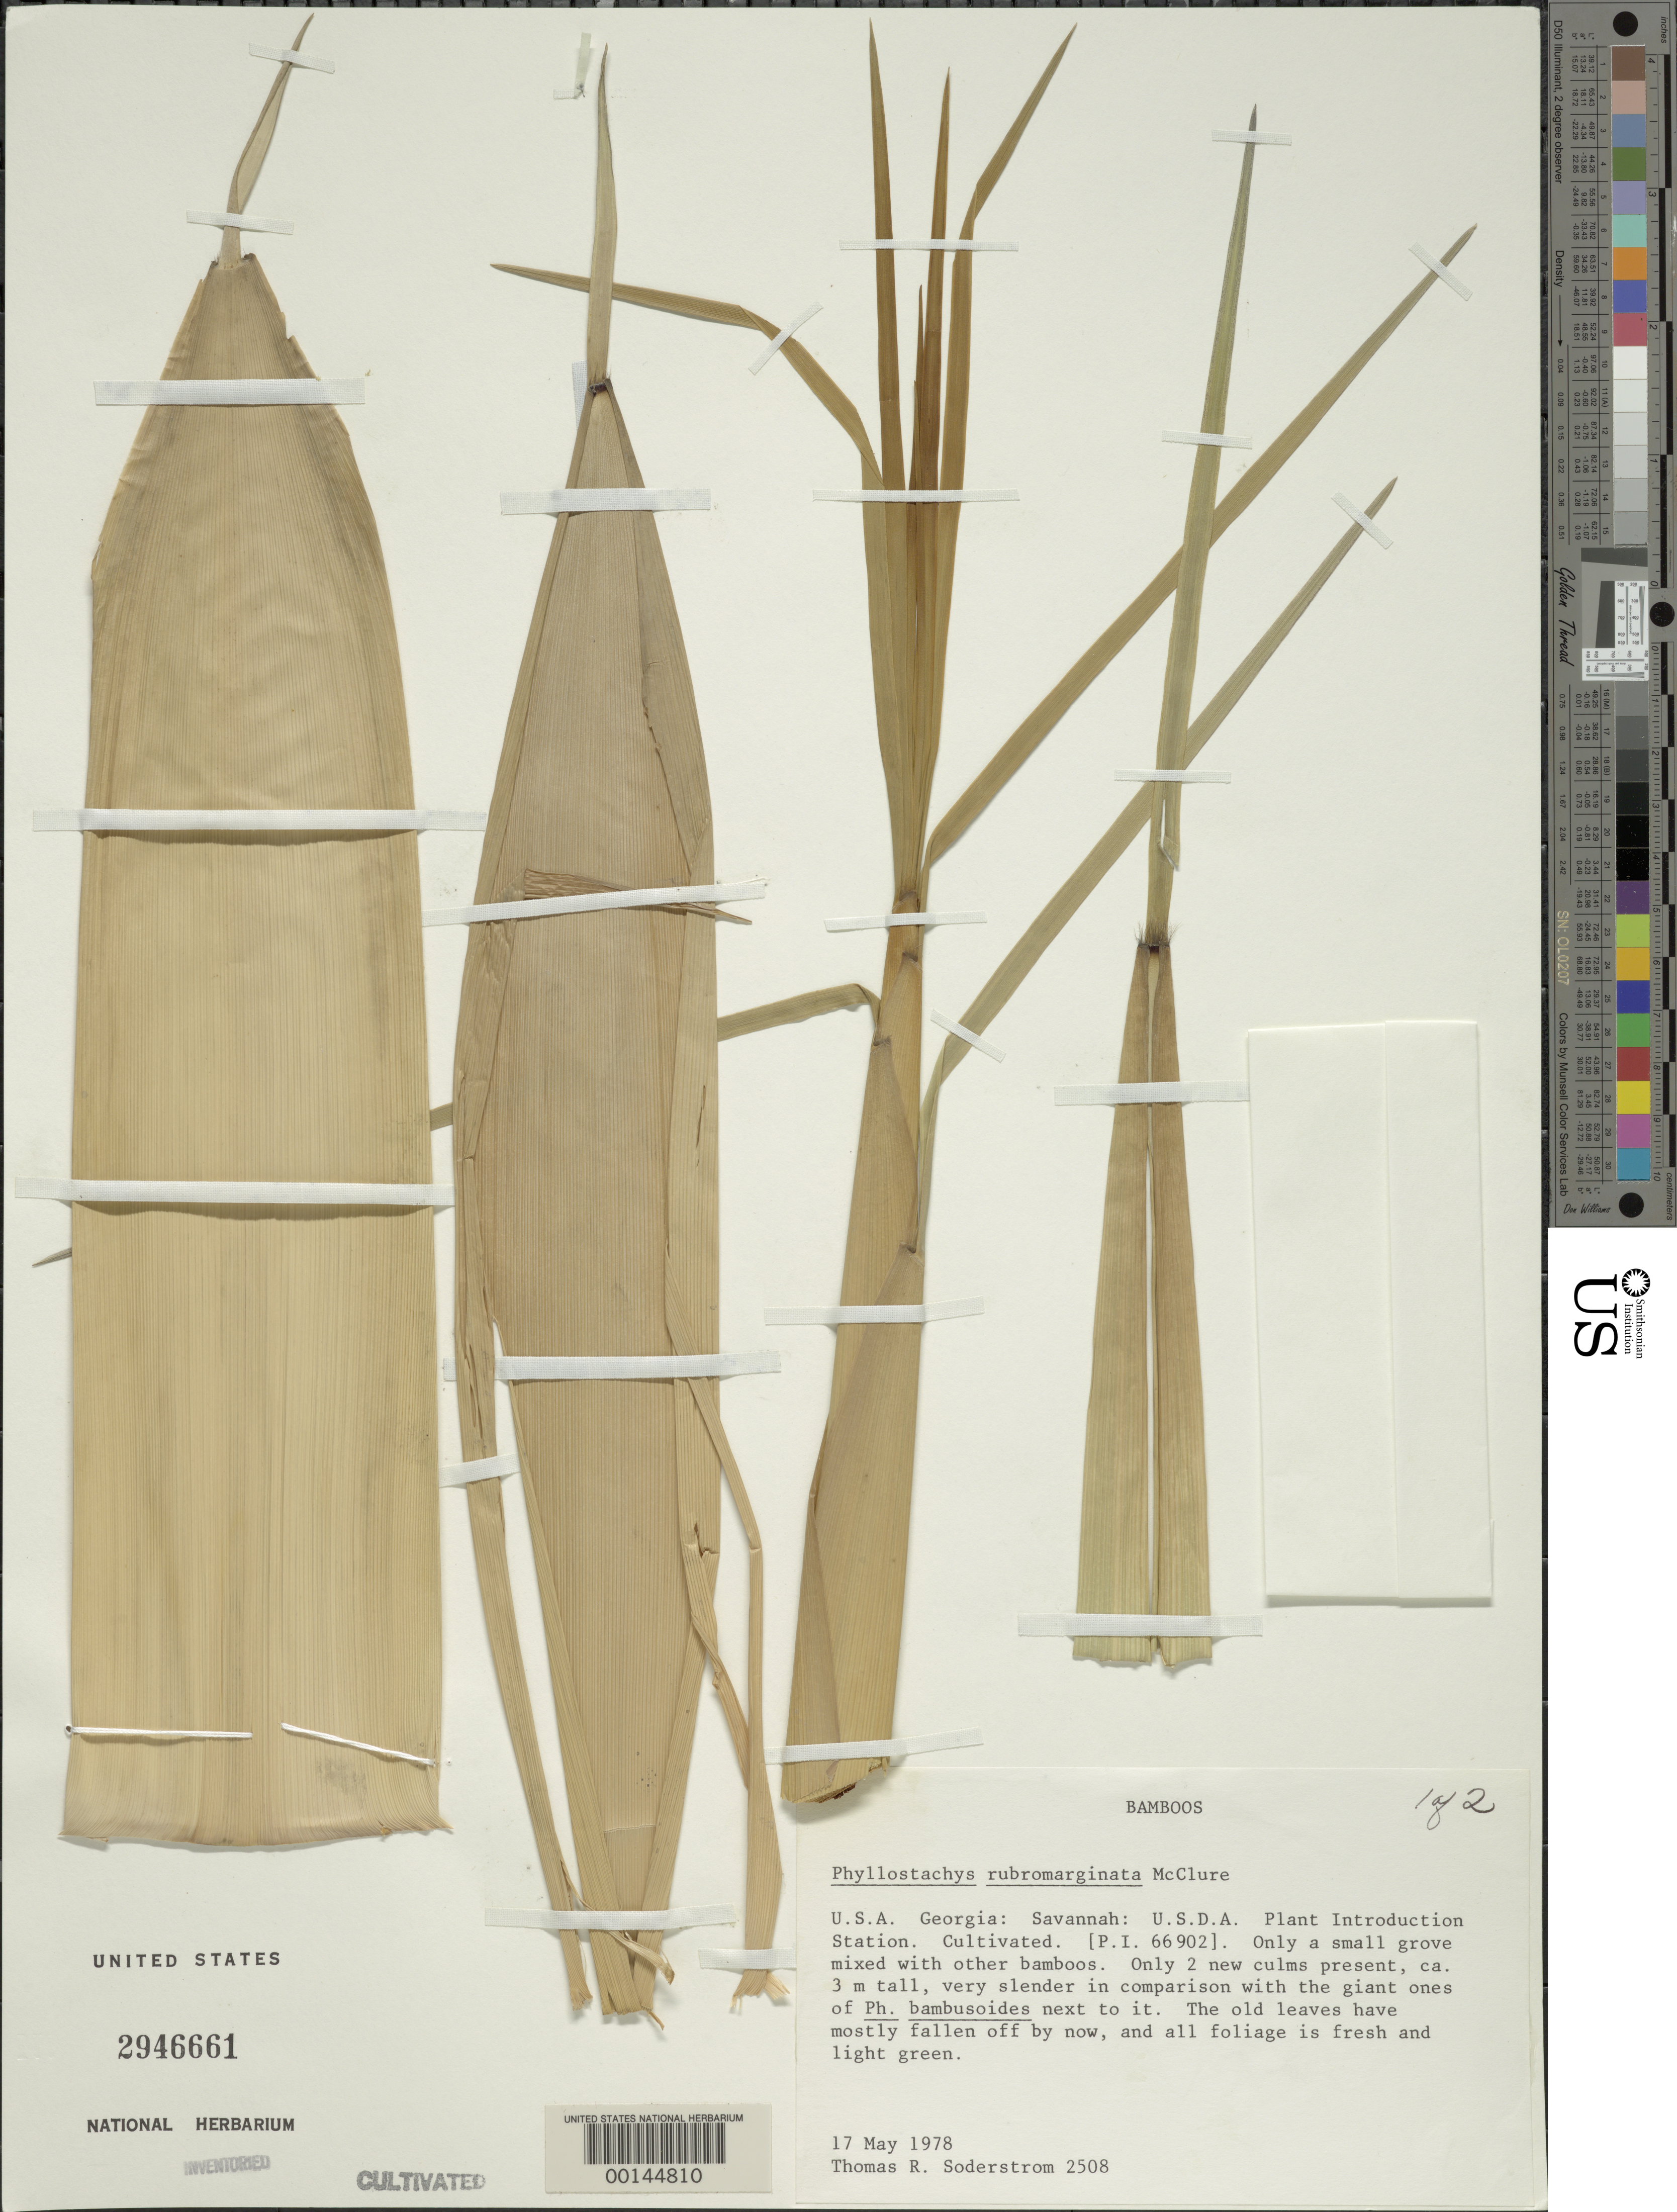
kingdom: Plantae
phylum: Tracheophyta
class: Liliopsida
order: Poales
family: Poaceae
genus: Phyllostachys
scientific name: Phyllostachys rubromarginata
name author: McClure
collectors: T. R. Soderstrom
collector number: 2508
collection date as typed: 17 May 1978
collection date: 1978-05-17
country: United States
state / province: Georgia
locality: Savannah, barbour lathrop p.i. garden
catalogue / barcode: US 2946661